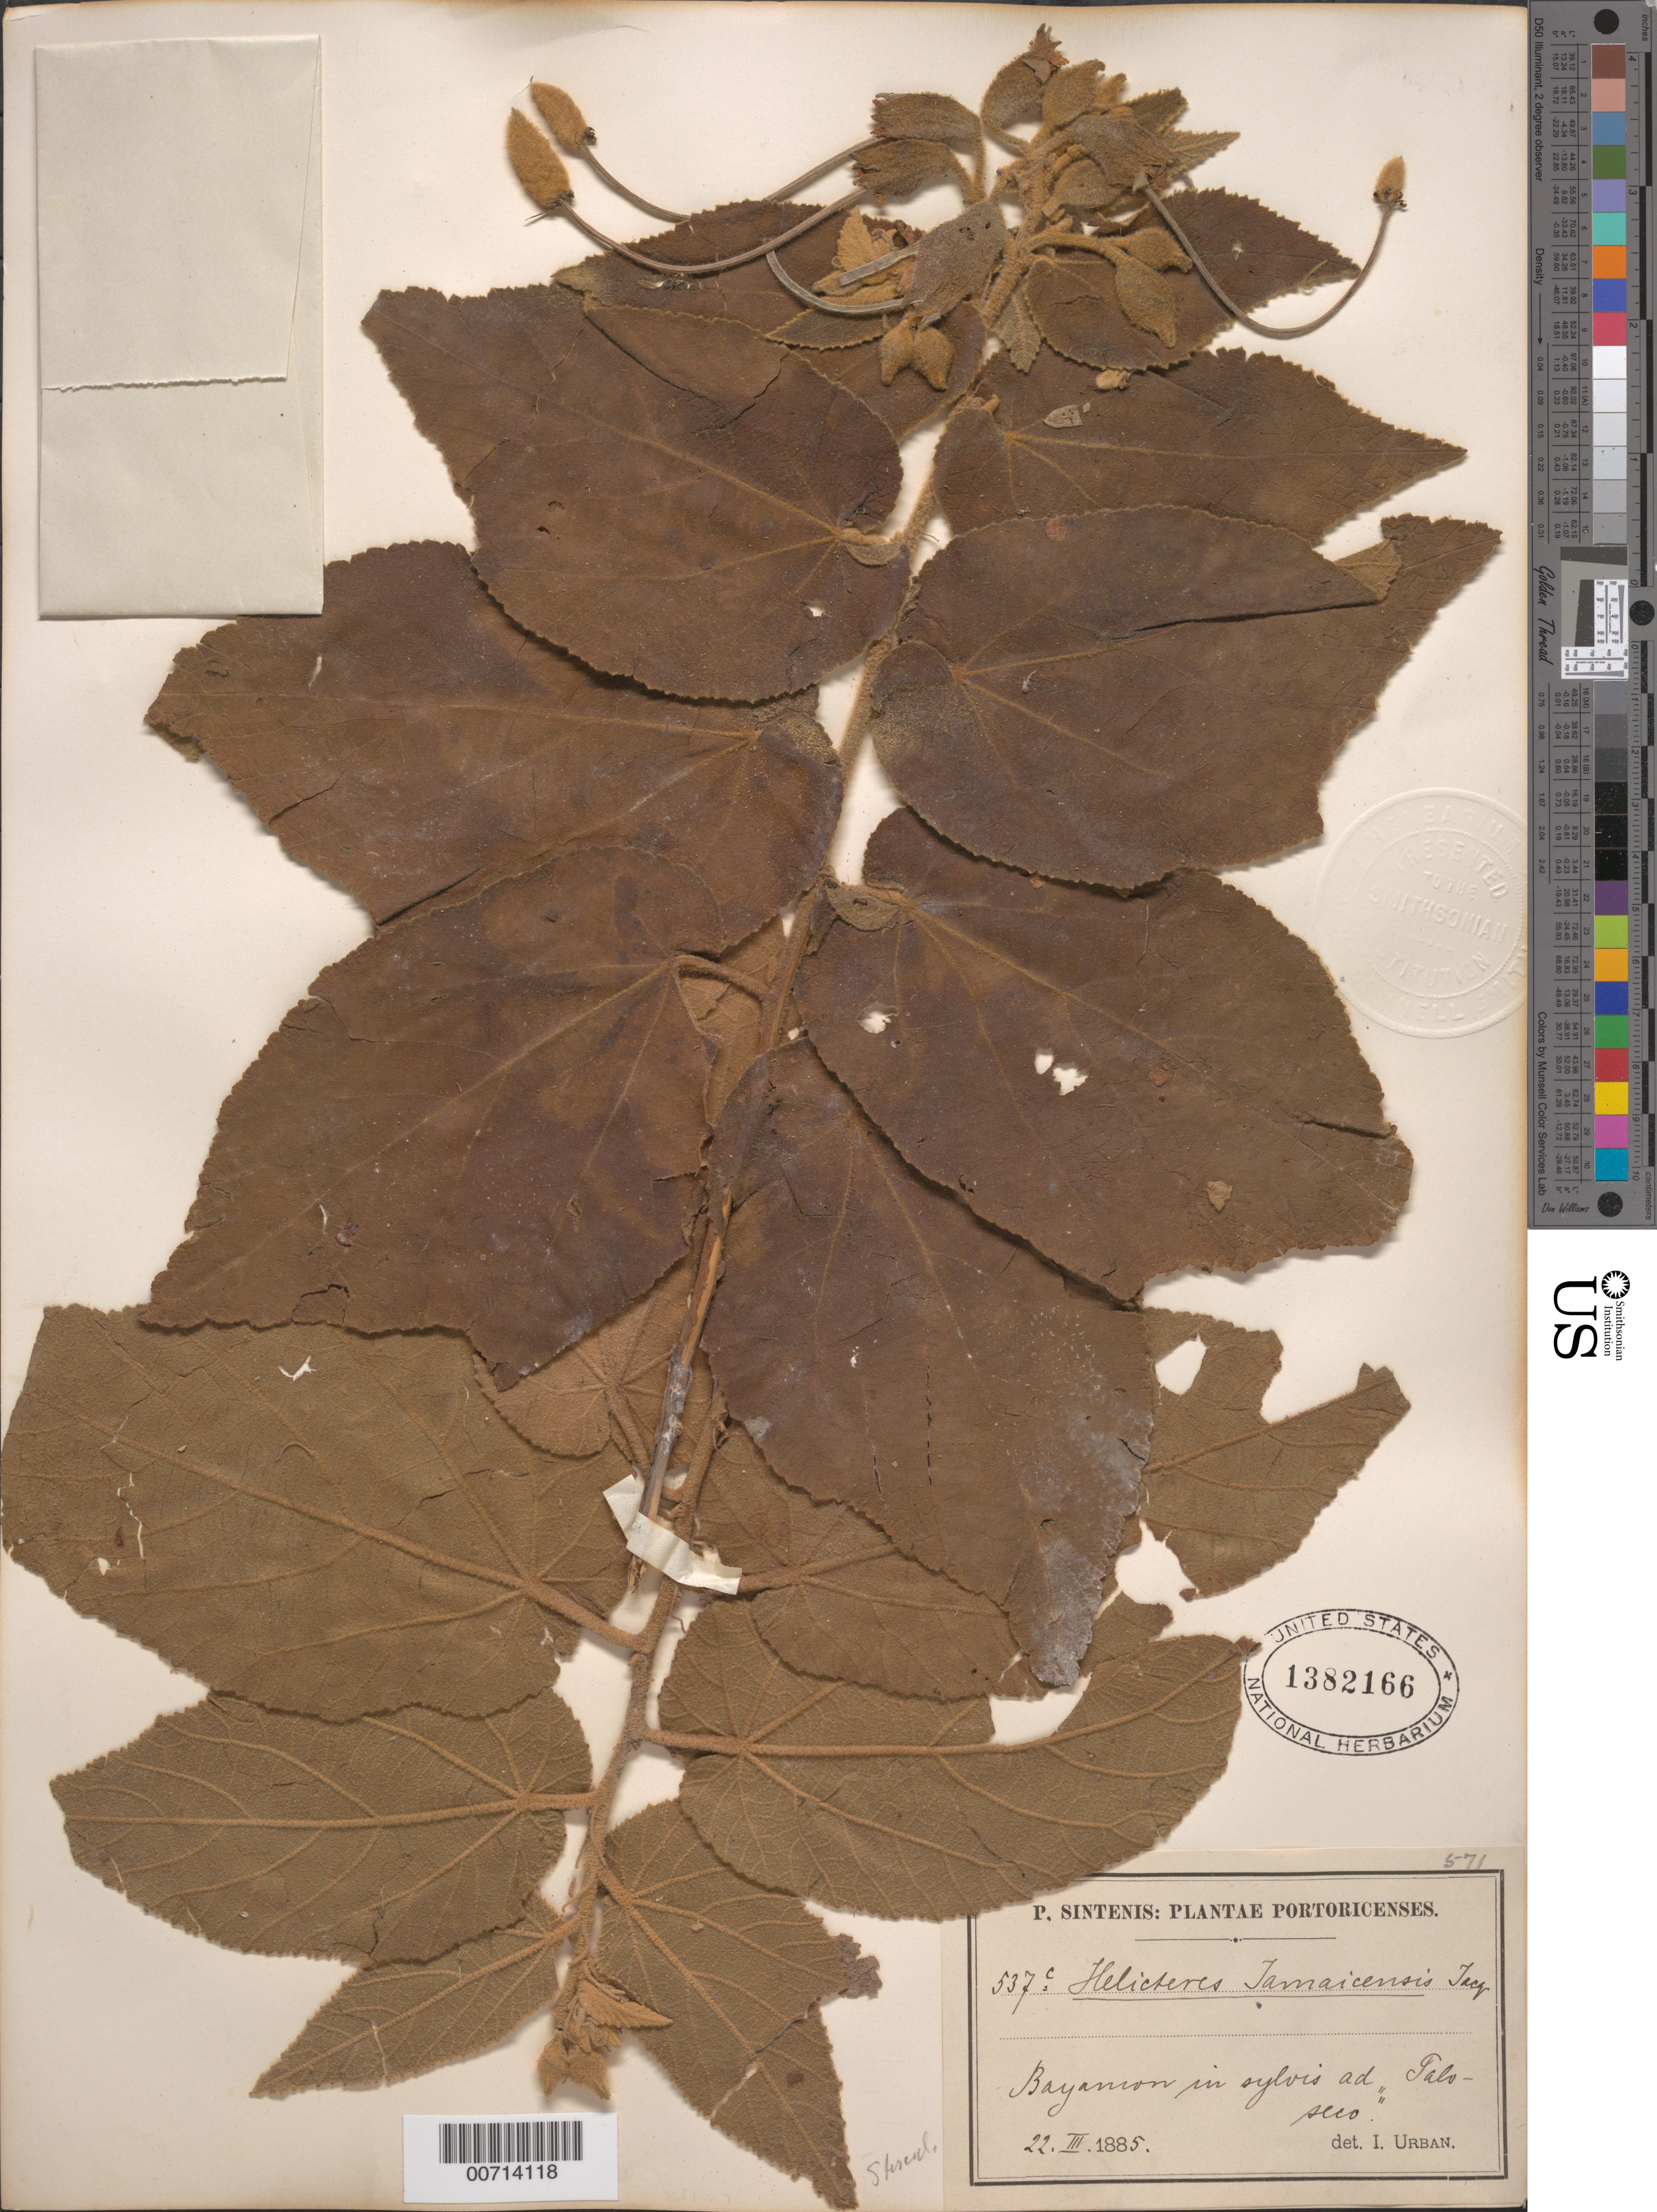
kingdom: Plantae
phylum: Tracheophyta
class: Magnoliopsida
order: Malvales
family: Malvaceae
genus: Helicteres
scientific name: Helicteres jamaicensis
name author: Jacq.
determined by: Urban, Ignatz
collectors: P. Sintenis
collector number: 537c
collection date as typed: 22 Mar 1885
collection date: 1885-03-22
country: Puerto Rico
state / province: Bayamón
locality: Ad "Palo seco"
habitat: In sylvis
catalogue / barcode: US 1382166